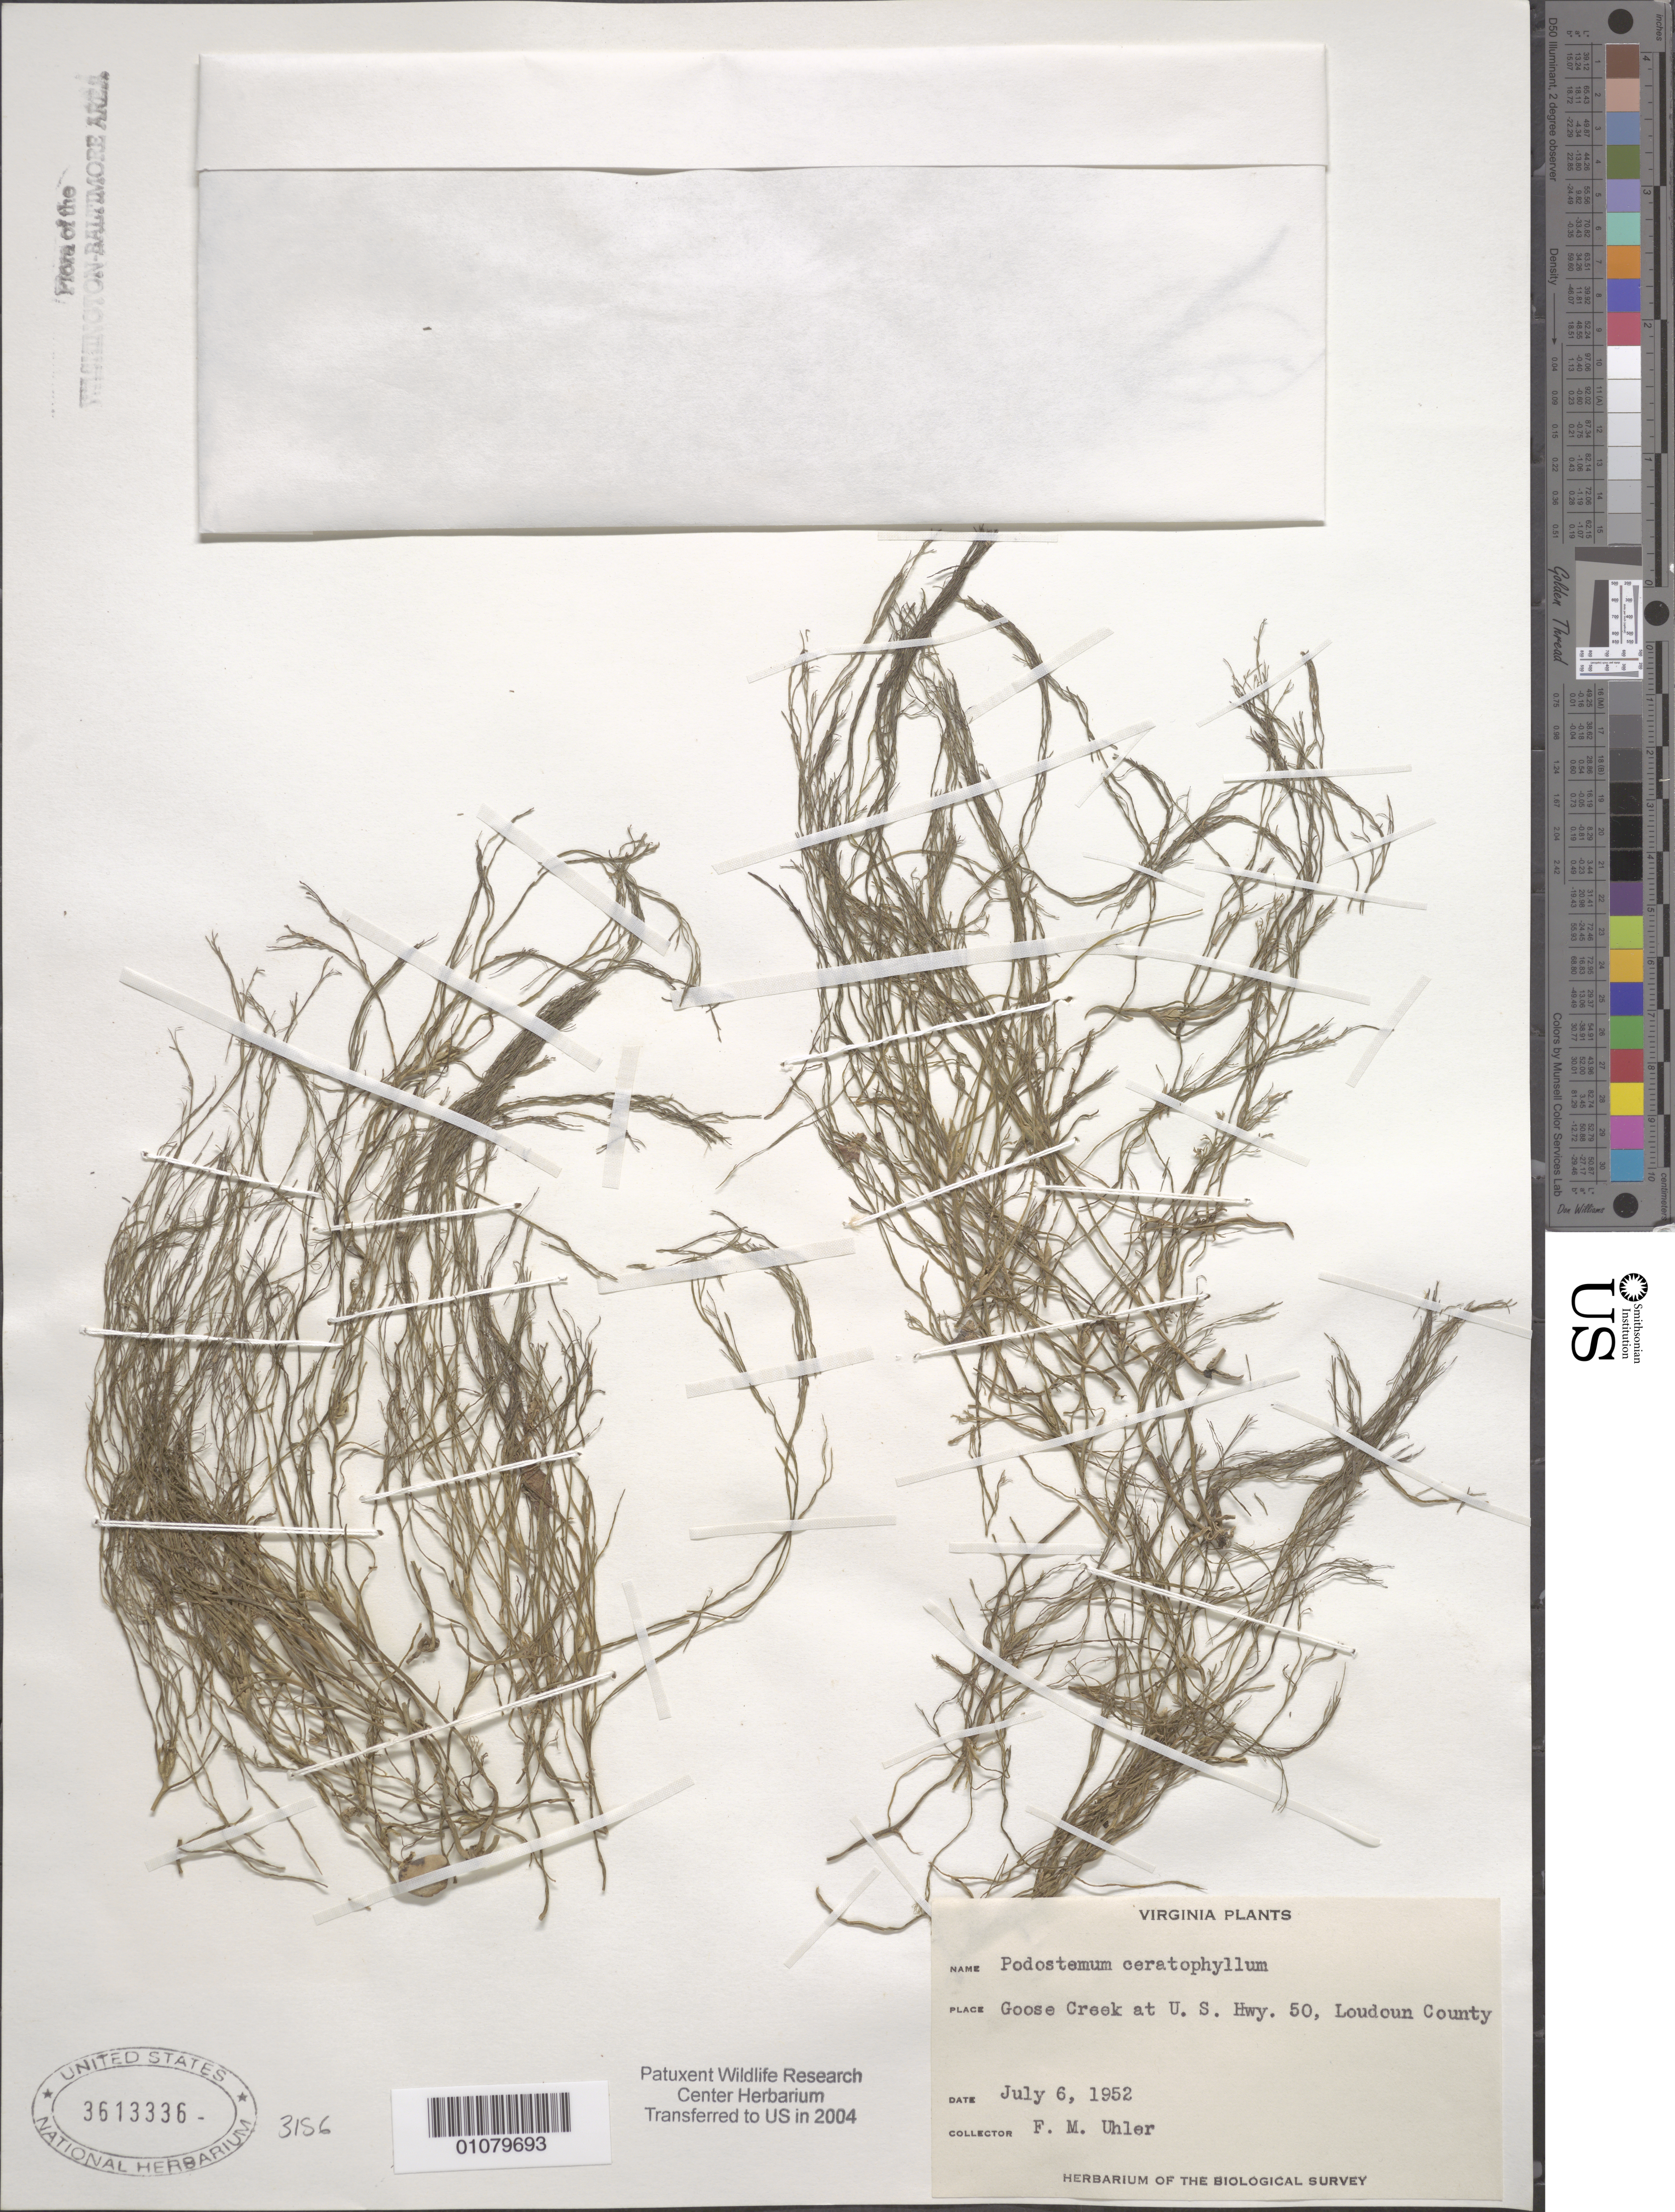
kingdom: Plantae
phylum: Tracheophyta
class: Magnoliopsida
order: Malpighiales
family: Podostemaceae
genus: Podostemum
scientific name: Podostemum ceratophylllum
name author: Michx.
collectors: F. M. Uhler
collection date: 1952-07-06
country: United States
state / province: Virginia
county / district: Loudoun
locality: Goose Creek at US Hwy. 50.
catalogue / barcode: US 3613336